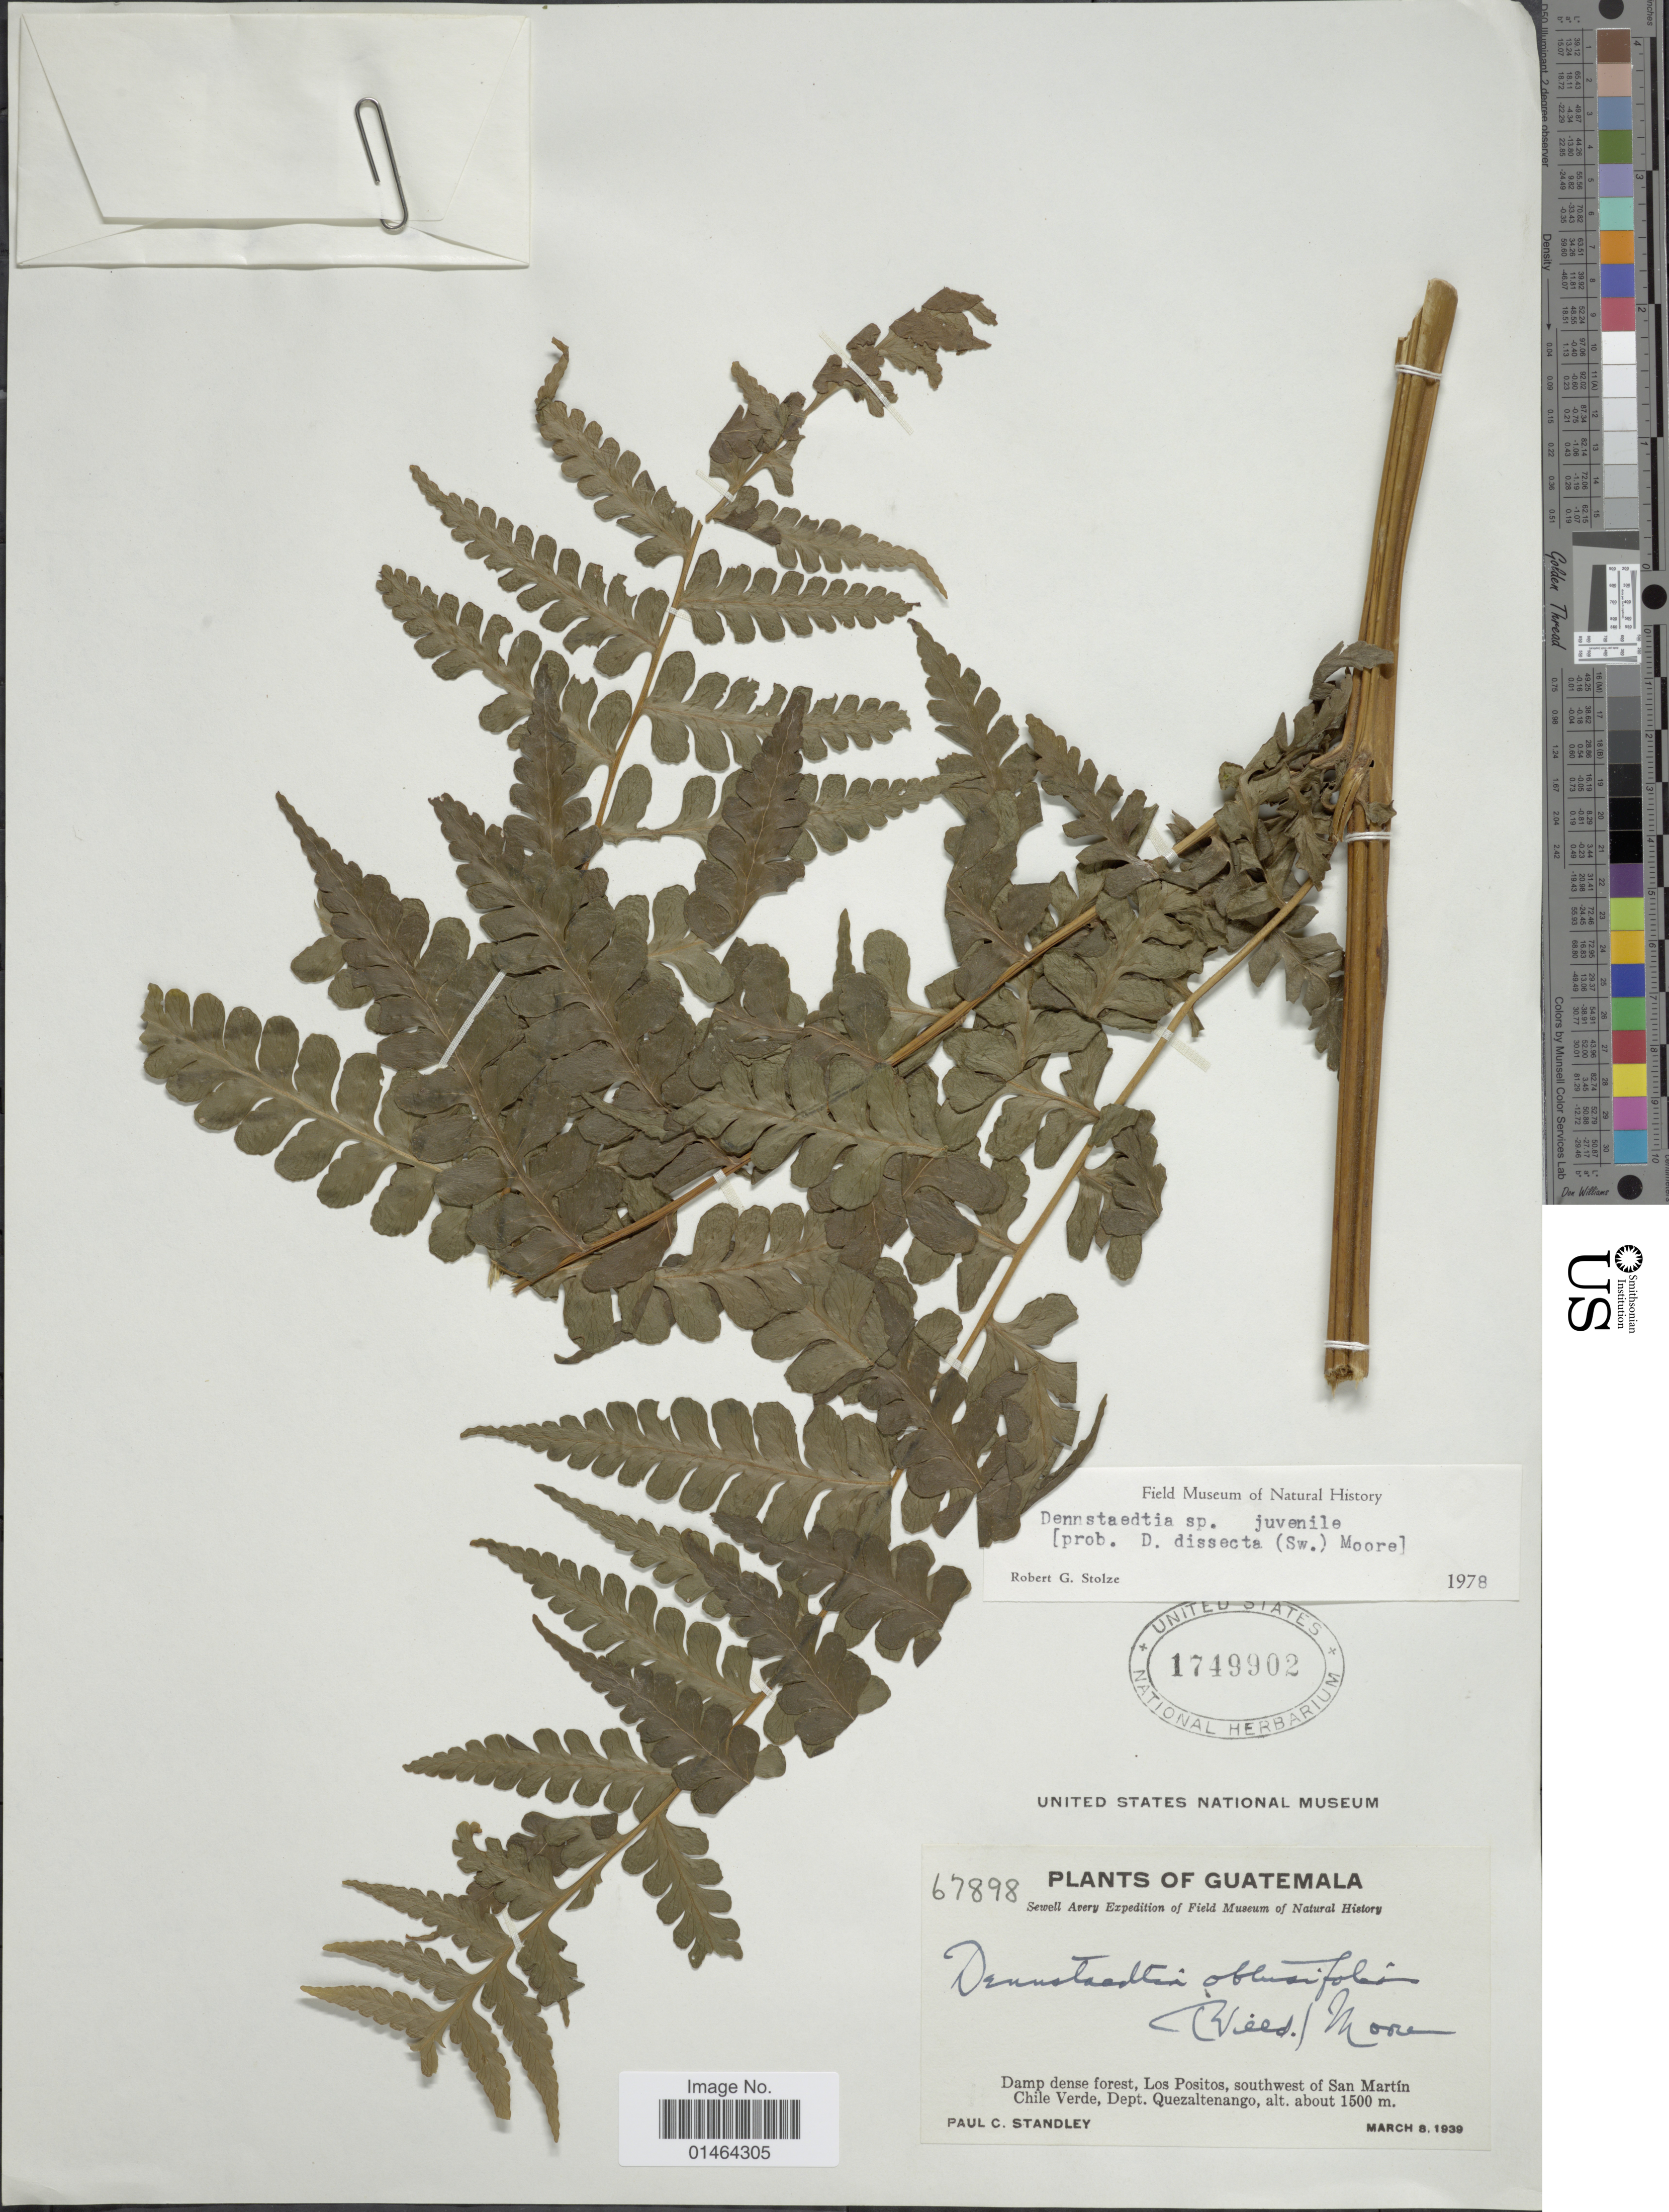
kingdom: Plantae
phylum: Tracheophyta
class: Polypodiopsida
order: Polypodiales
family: Dennstaedtiaceae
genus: Dennstaedtia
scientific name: Dennstaedtia sp.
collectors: P. C. Standley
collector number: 67898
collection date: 1939-03-08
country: Guatemala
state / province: Quetzaltenango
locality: Damp dense forest, Los Positos, southwest of San Martín Chile Verde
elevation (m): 1500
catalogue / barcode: US 1749902